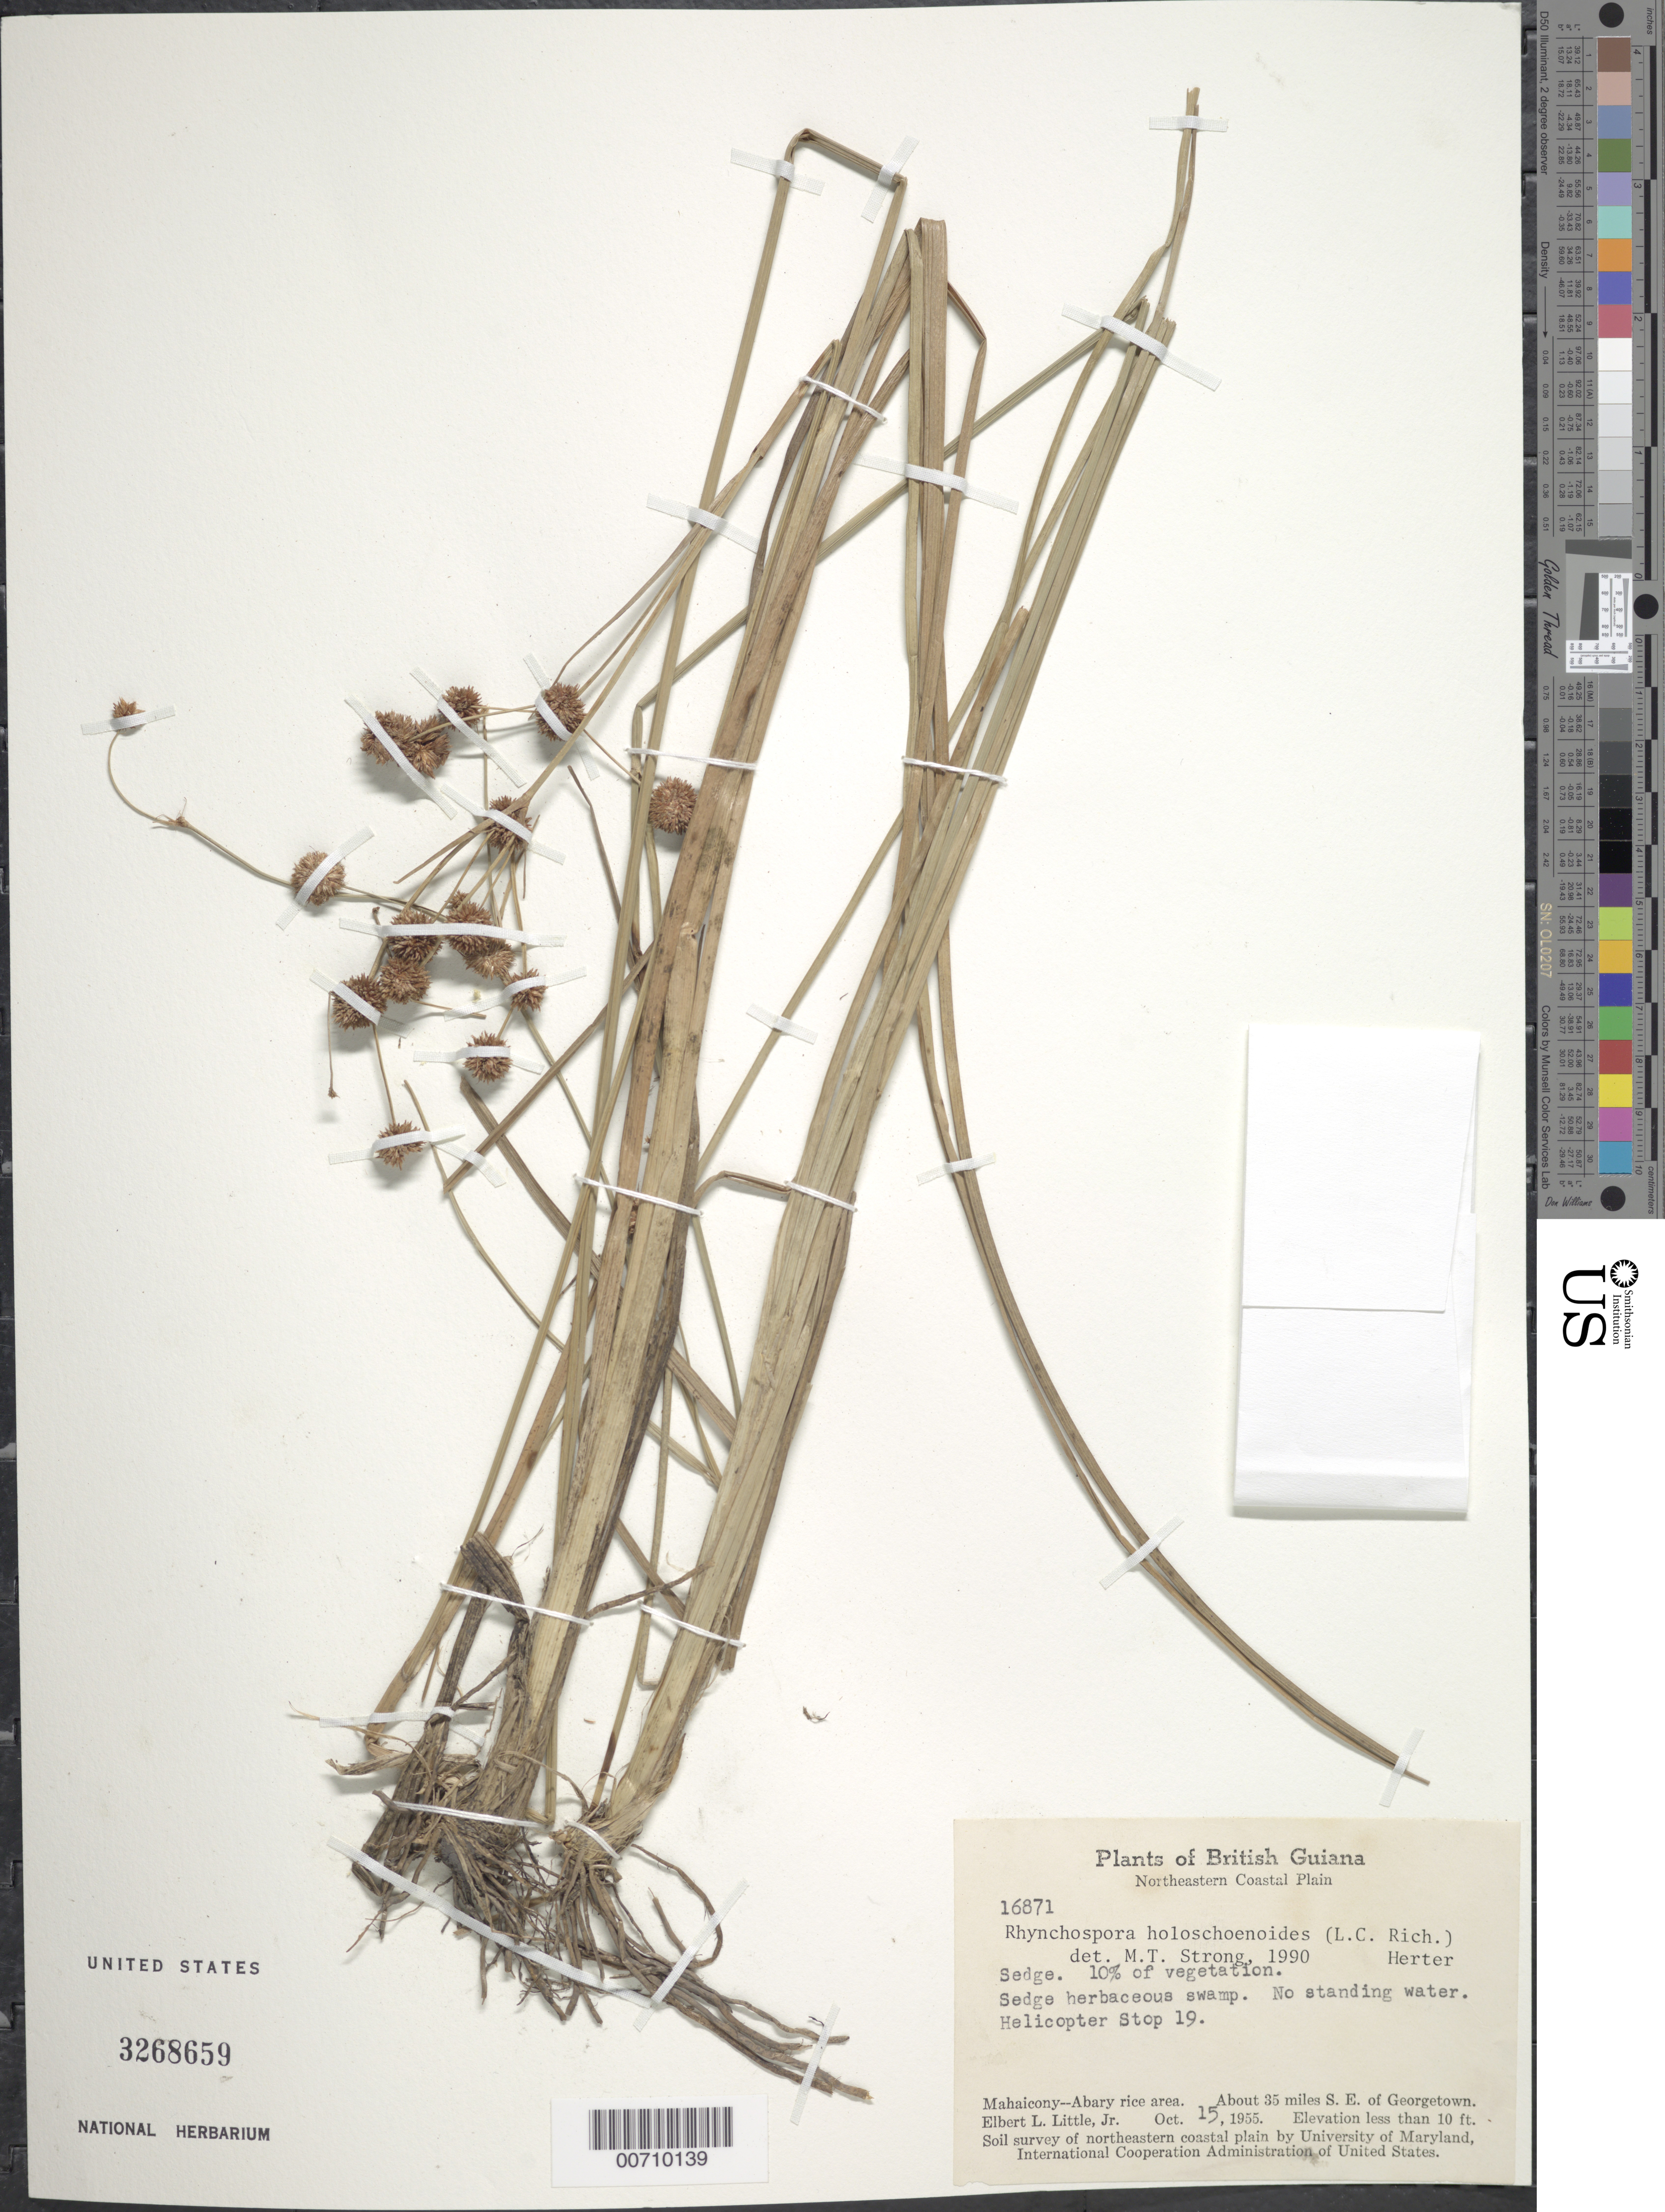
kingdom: Plantae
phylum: Tracheophyta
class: Liliopsida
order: Poales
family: Cyperaceae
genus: Rhynchospora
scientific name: Rhynchospora holoschoenoides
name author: (Rich.) Herter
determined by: Strong, M. T., (US), Smithsonian Institution - National Museum of Natural History (UNITED STATES)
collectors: E. L. Little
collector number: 16871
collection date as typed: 15-Oct-55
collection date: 1955-10-15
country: Guyana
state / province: Mahaica-Berbice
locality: Mahaicony-Abary rice area, E bank Demerara R., about 35 mi. SE of Georgetown, Helicopter stop 19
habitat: Sedge herbaceous swamp, no standing water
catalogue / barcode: US 3268659